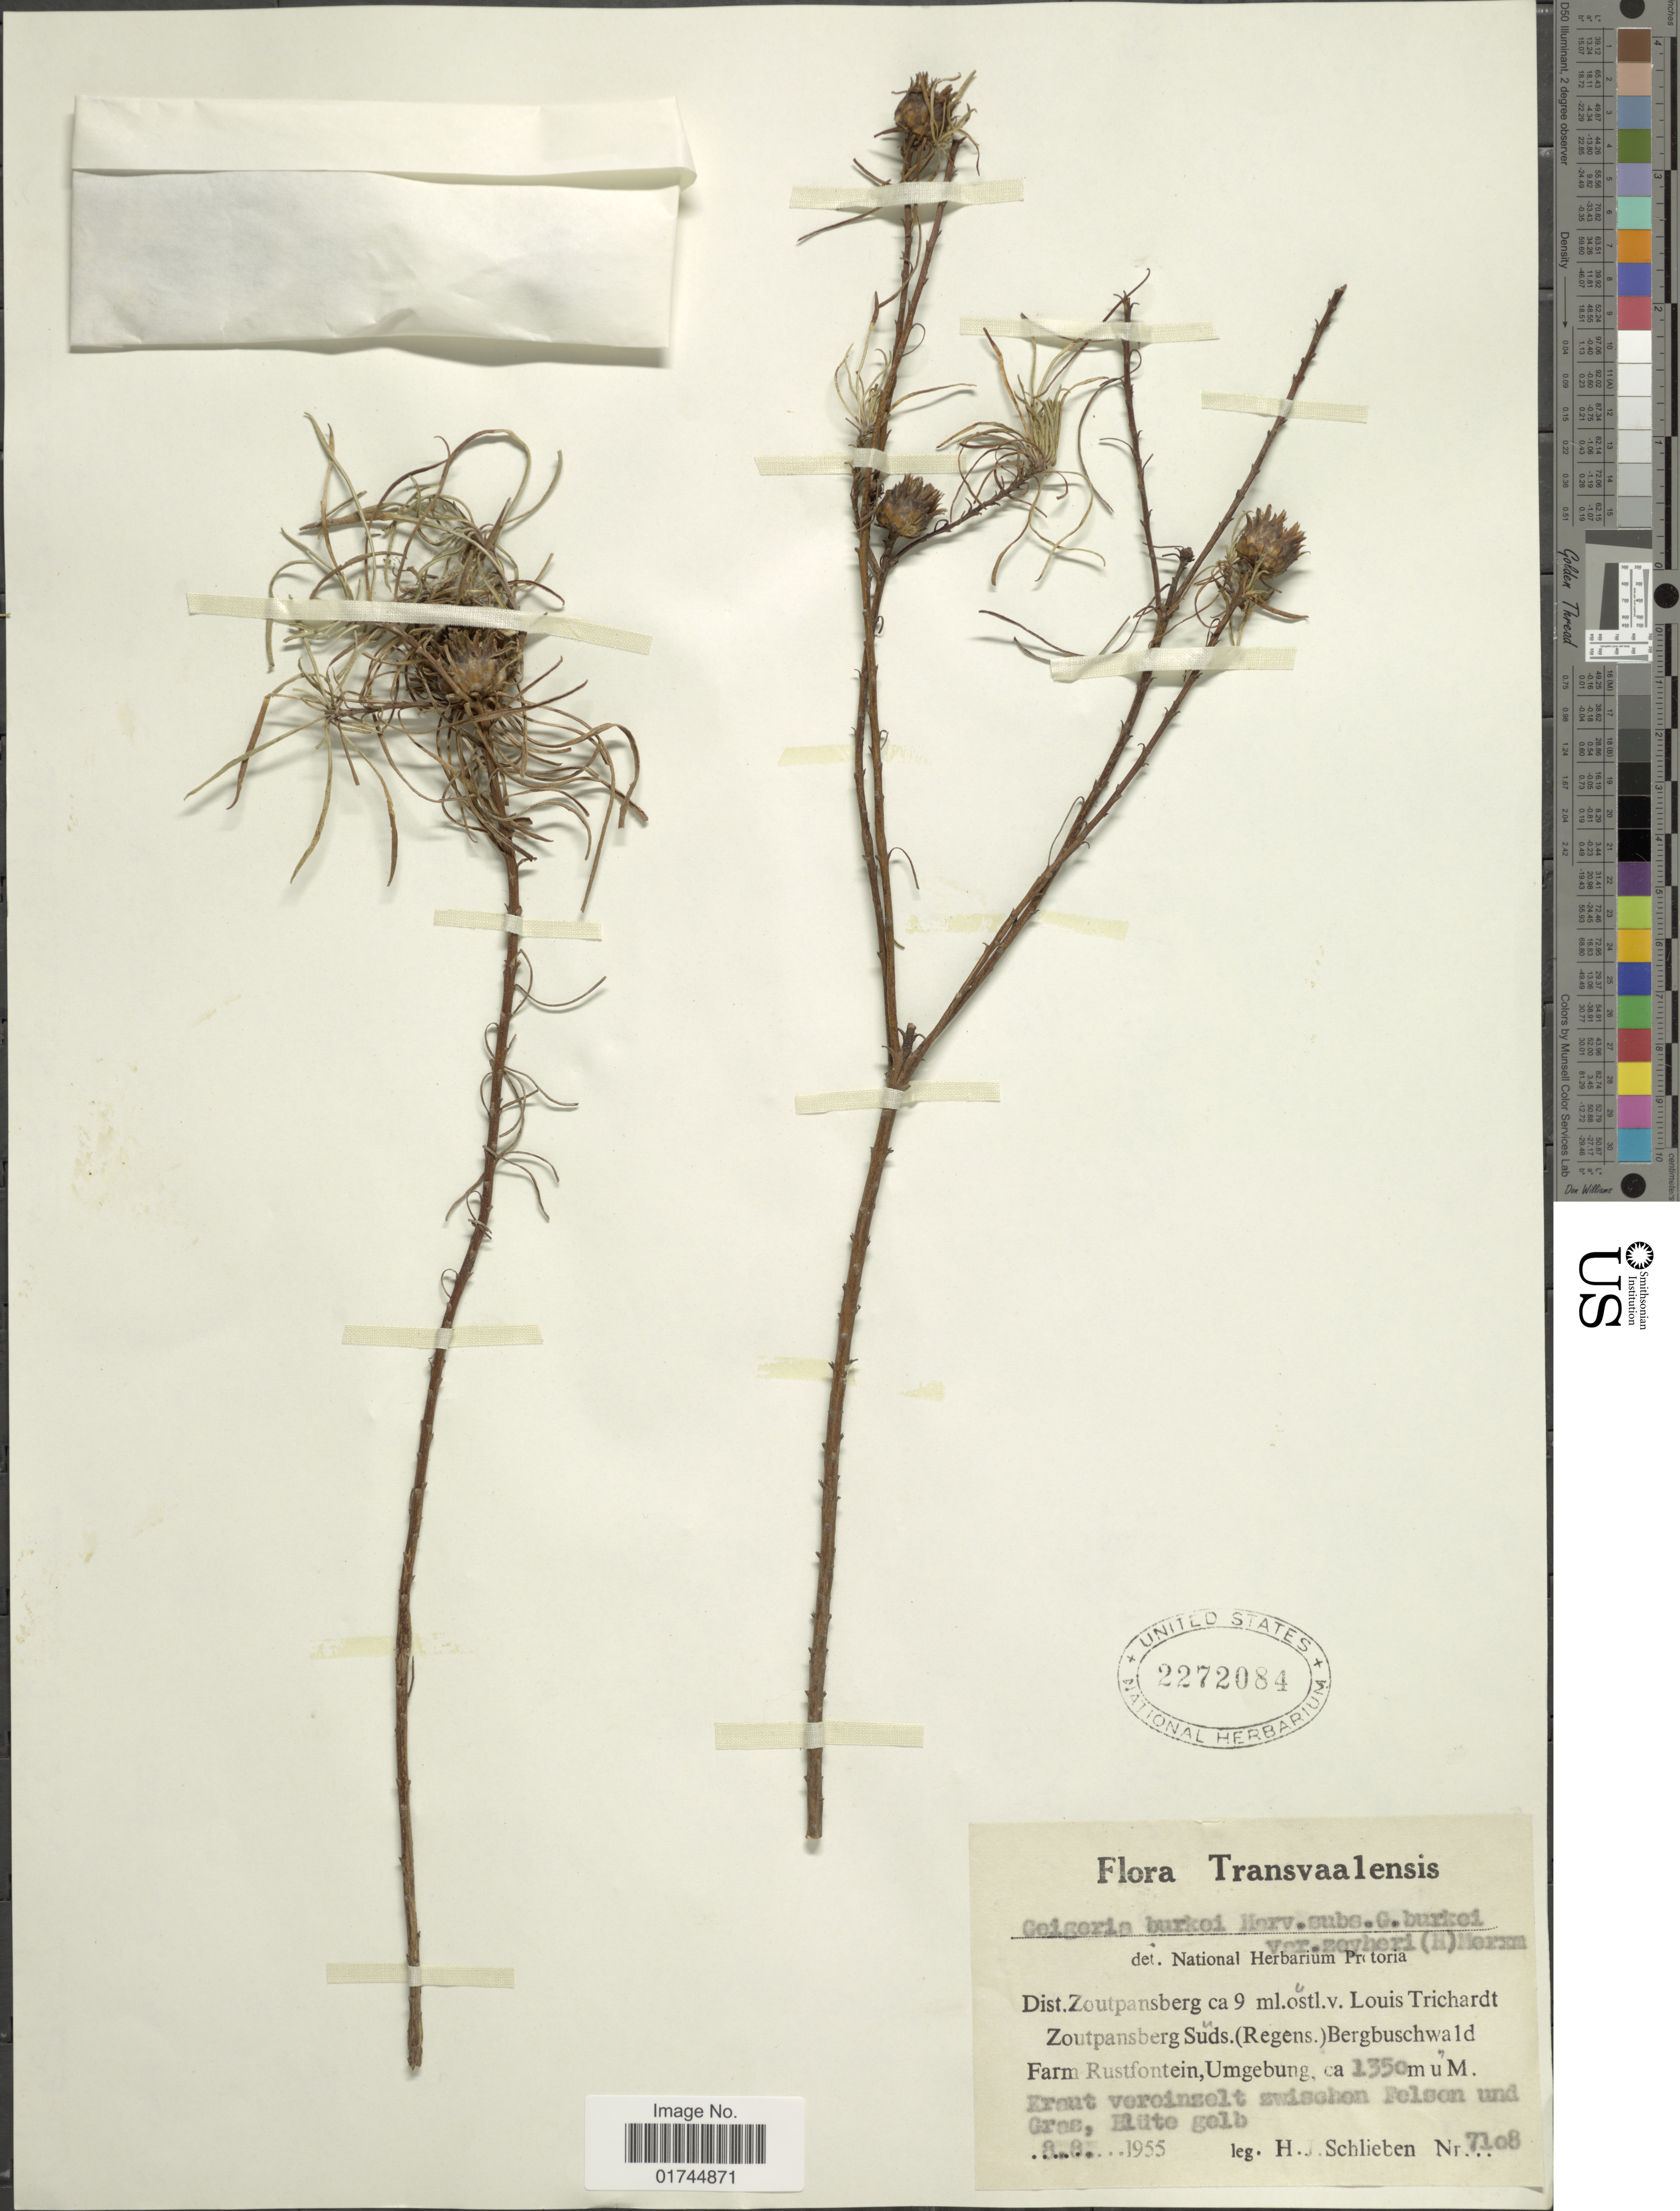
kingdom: Plantae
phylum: Tracheophyta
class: Magnoliopsida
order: Asterales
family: Asteraceae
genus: Geigeria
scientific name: Geigeria burkei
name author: Harv.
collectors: H. J. Schlieben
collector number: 7108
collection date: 1955-06-08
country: Namibia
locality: Transvaalensis, Dist. Zoutpansberg ca. 9 ml. ostl. Louis Trichardt Zoutpandberg Sud. (Regens). Bergbuschwald.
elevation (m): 1350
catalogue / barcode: US 2272084